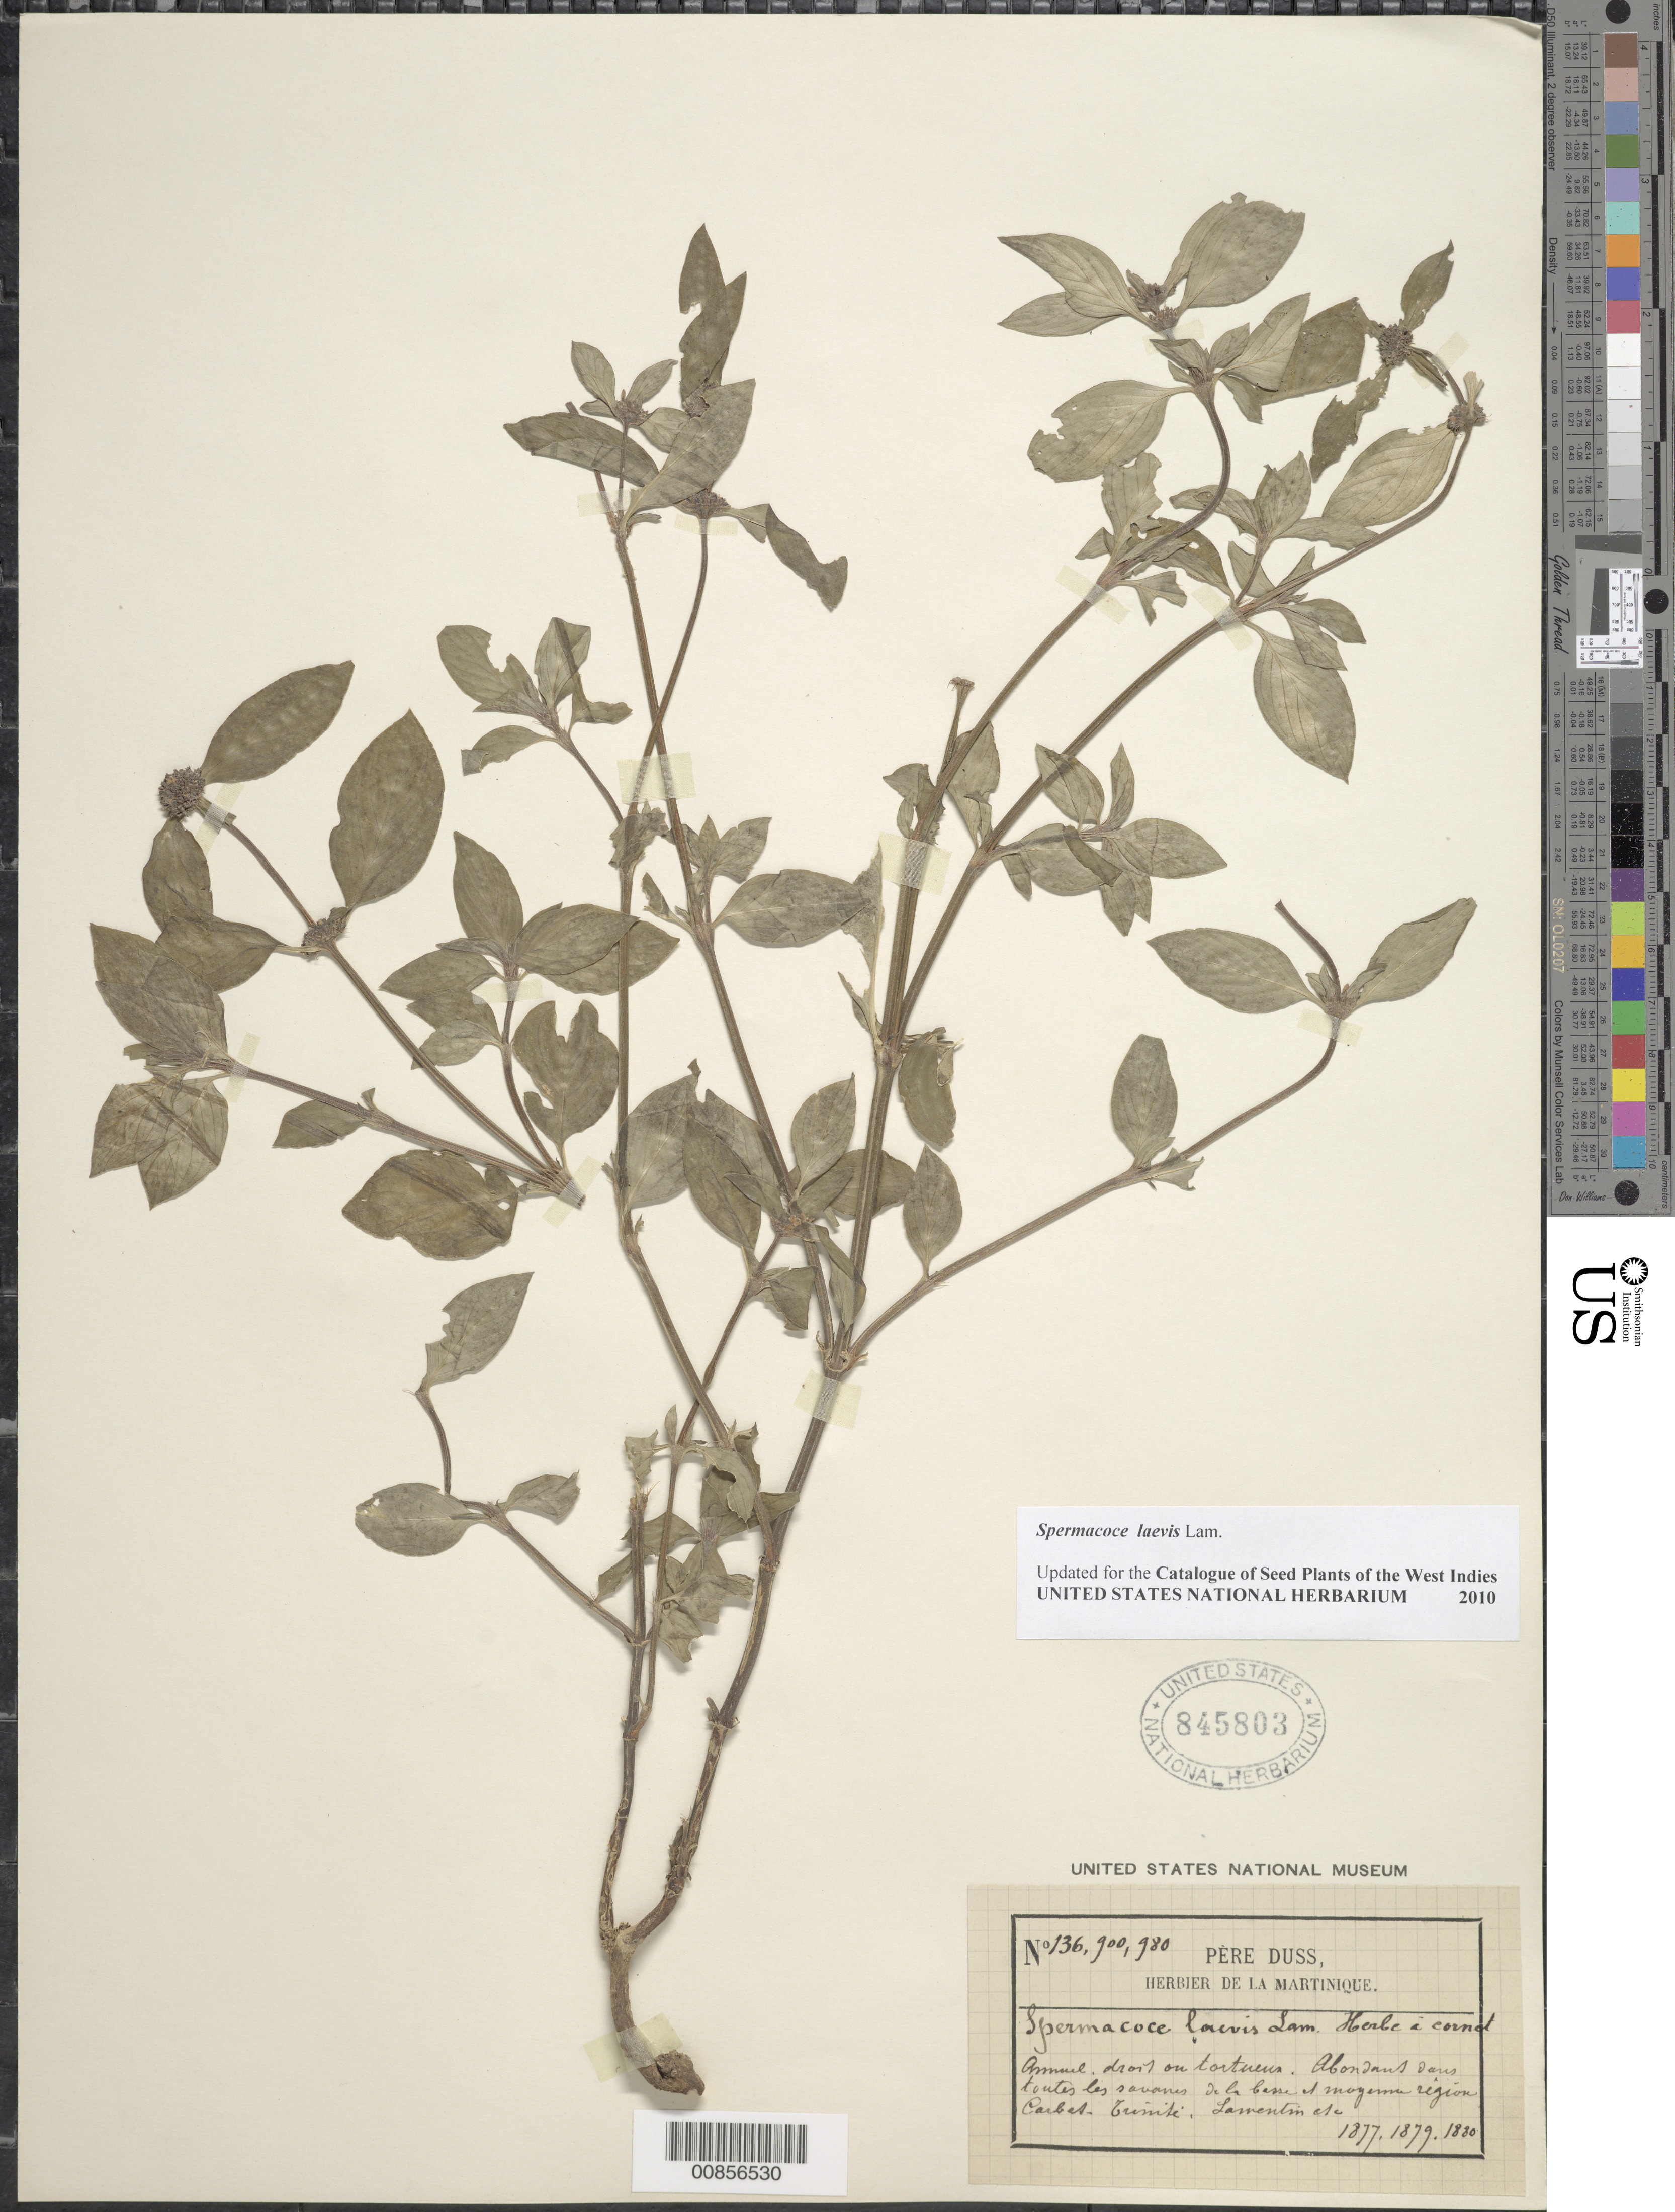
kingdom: Plantae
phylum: Tracheophyta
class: Magnoliopsida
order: Gentianales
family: Rubiaceae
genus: Spermacoce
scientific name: Spermacoce laevis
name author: Lam.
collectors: Père Duss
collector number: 136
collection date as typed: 1877 to -- --- 1880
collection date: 1877/1880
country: Martinique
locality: Carbet, Lamentin, etc. Savanes delas basse et mogema region.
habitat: Dans toutes les savanes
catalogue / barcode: US 845803